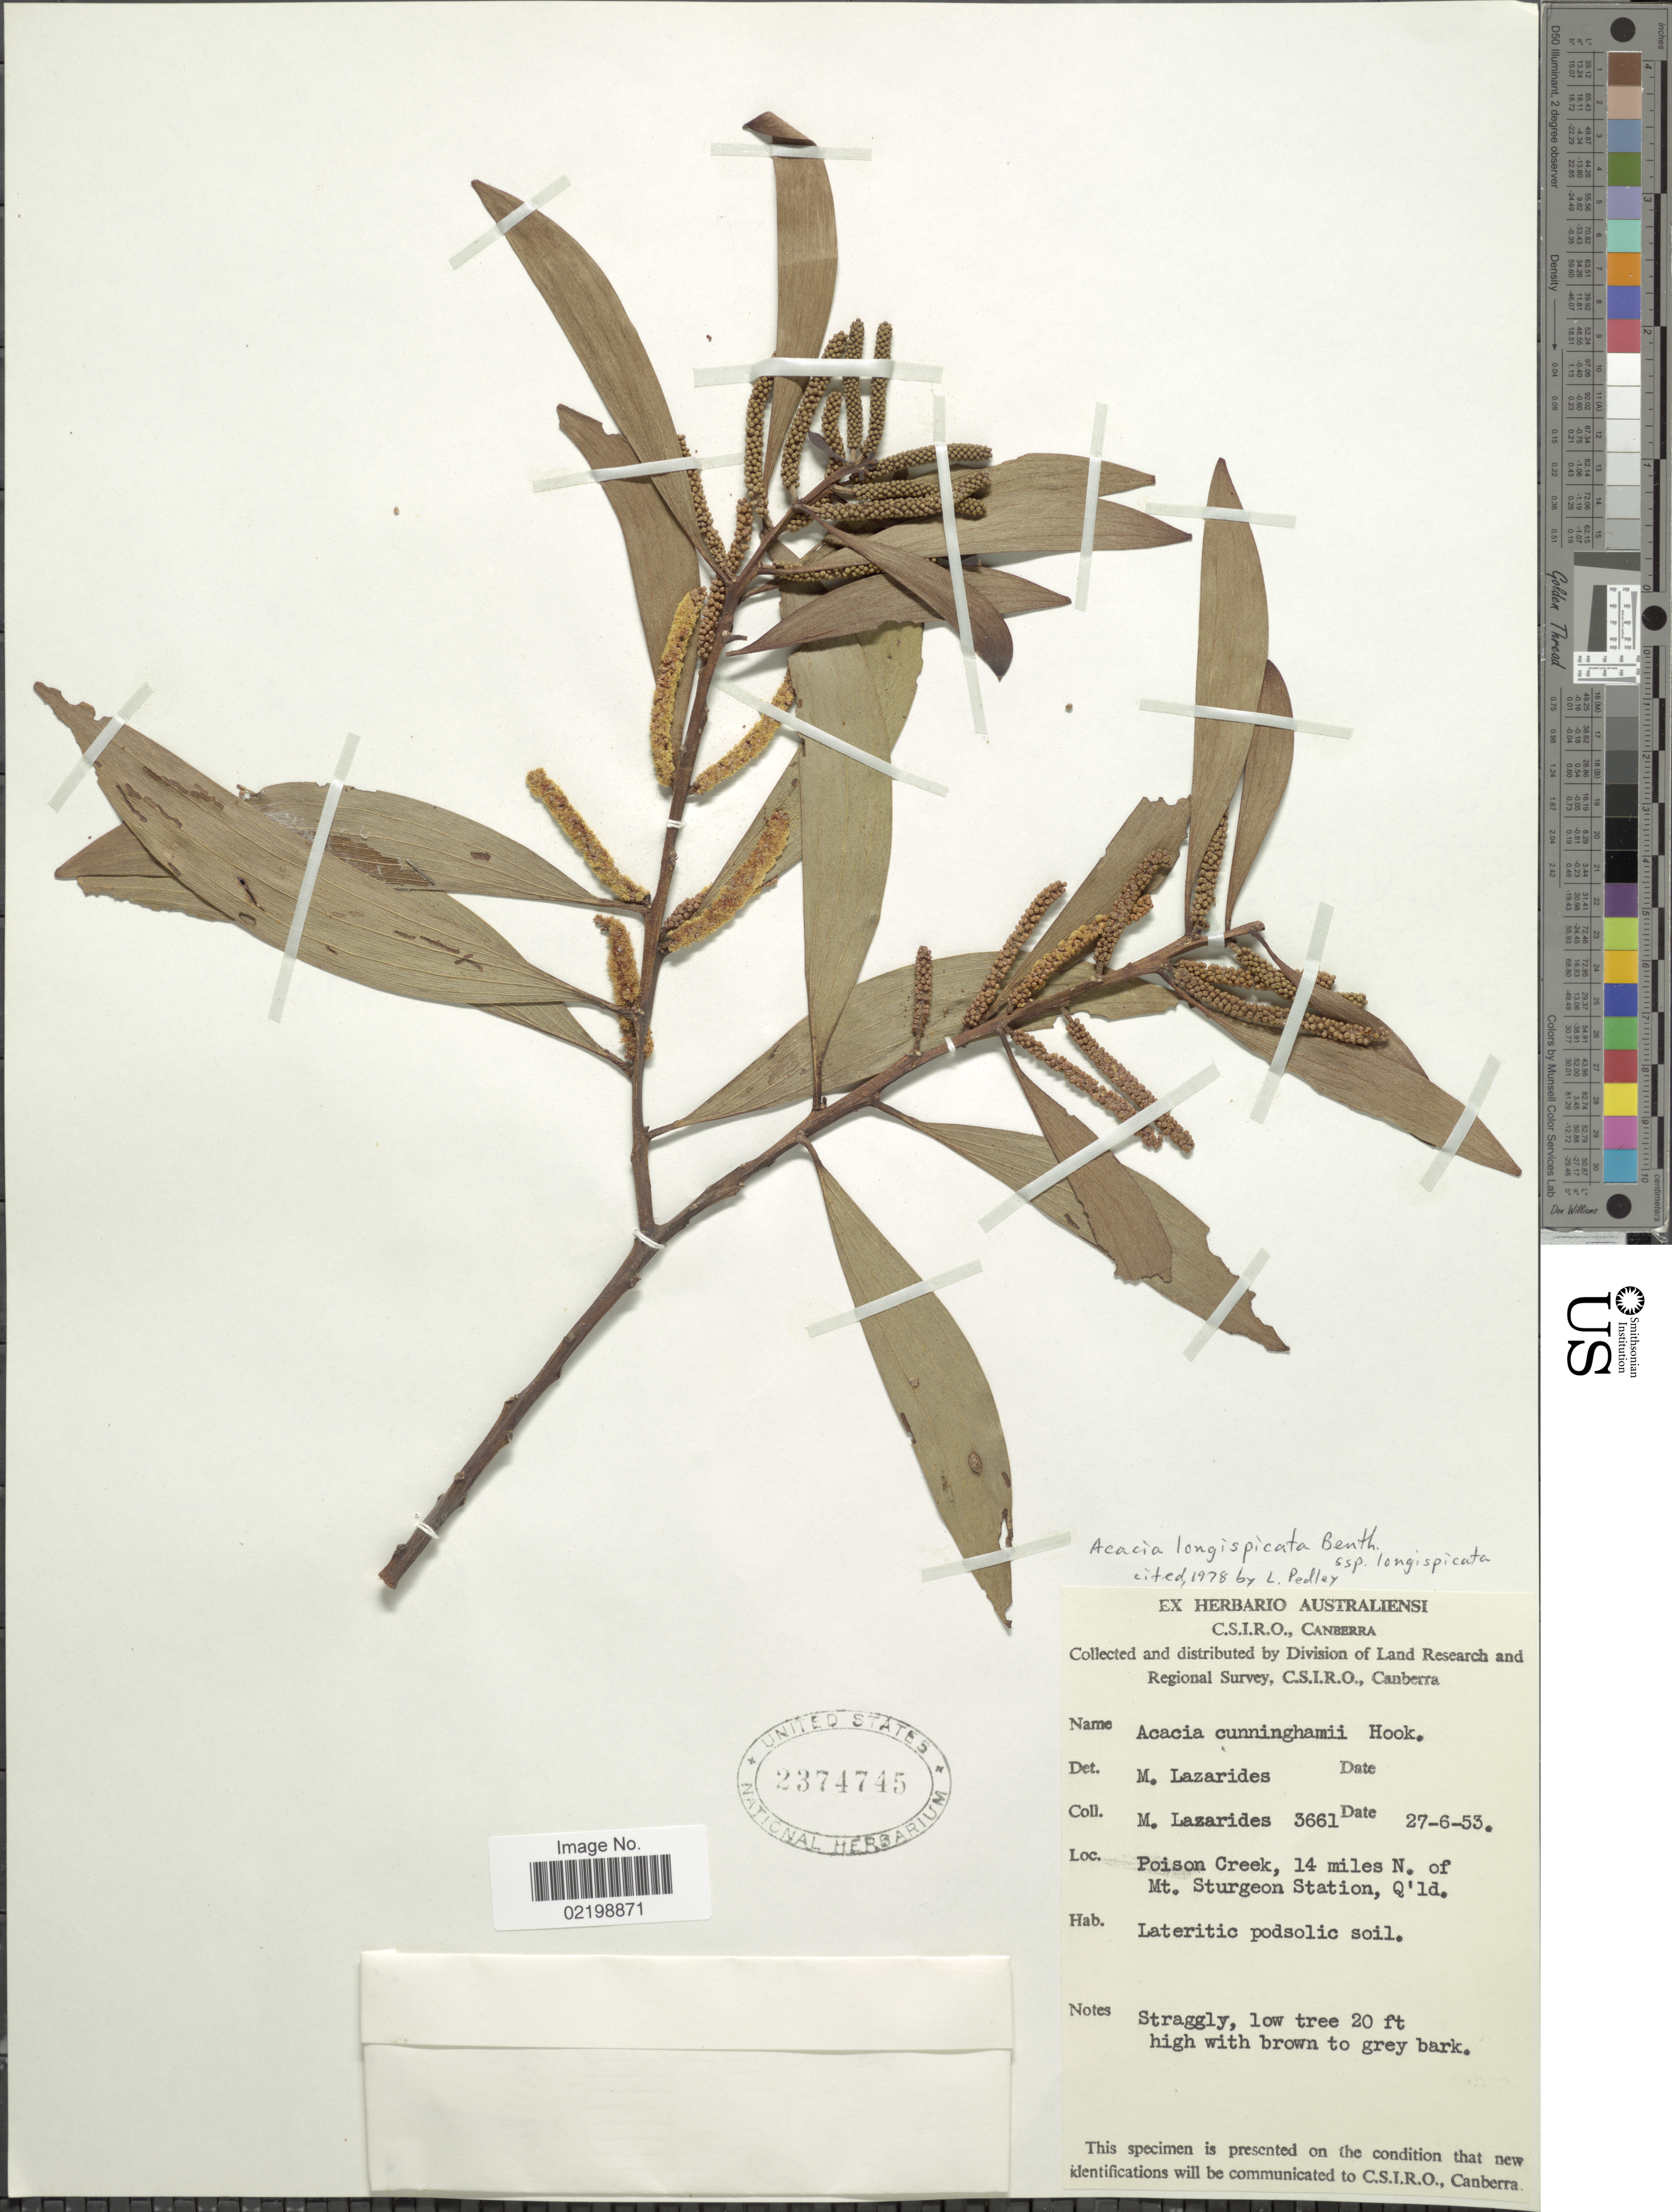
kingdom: Plantae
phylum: Tracheophyta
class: Magnoliopsida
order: Fabales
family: Fabaceae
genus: Acacia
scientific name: Acacia longispicata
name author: Benth.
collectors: M. Lazarides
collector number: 3661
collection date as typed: Transcribed d/m/y: 27/6/53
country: Australia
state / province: Queensland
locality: Poison Creek, 14 miles N of Mt. Sturgeon Station, Q'ld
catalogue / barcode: US 2374745